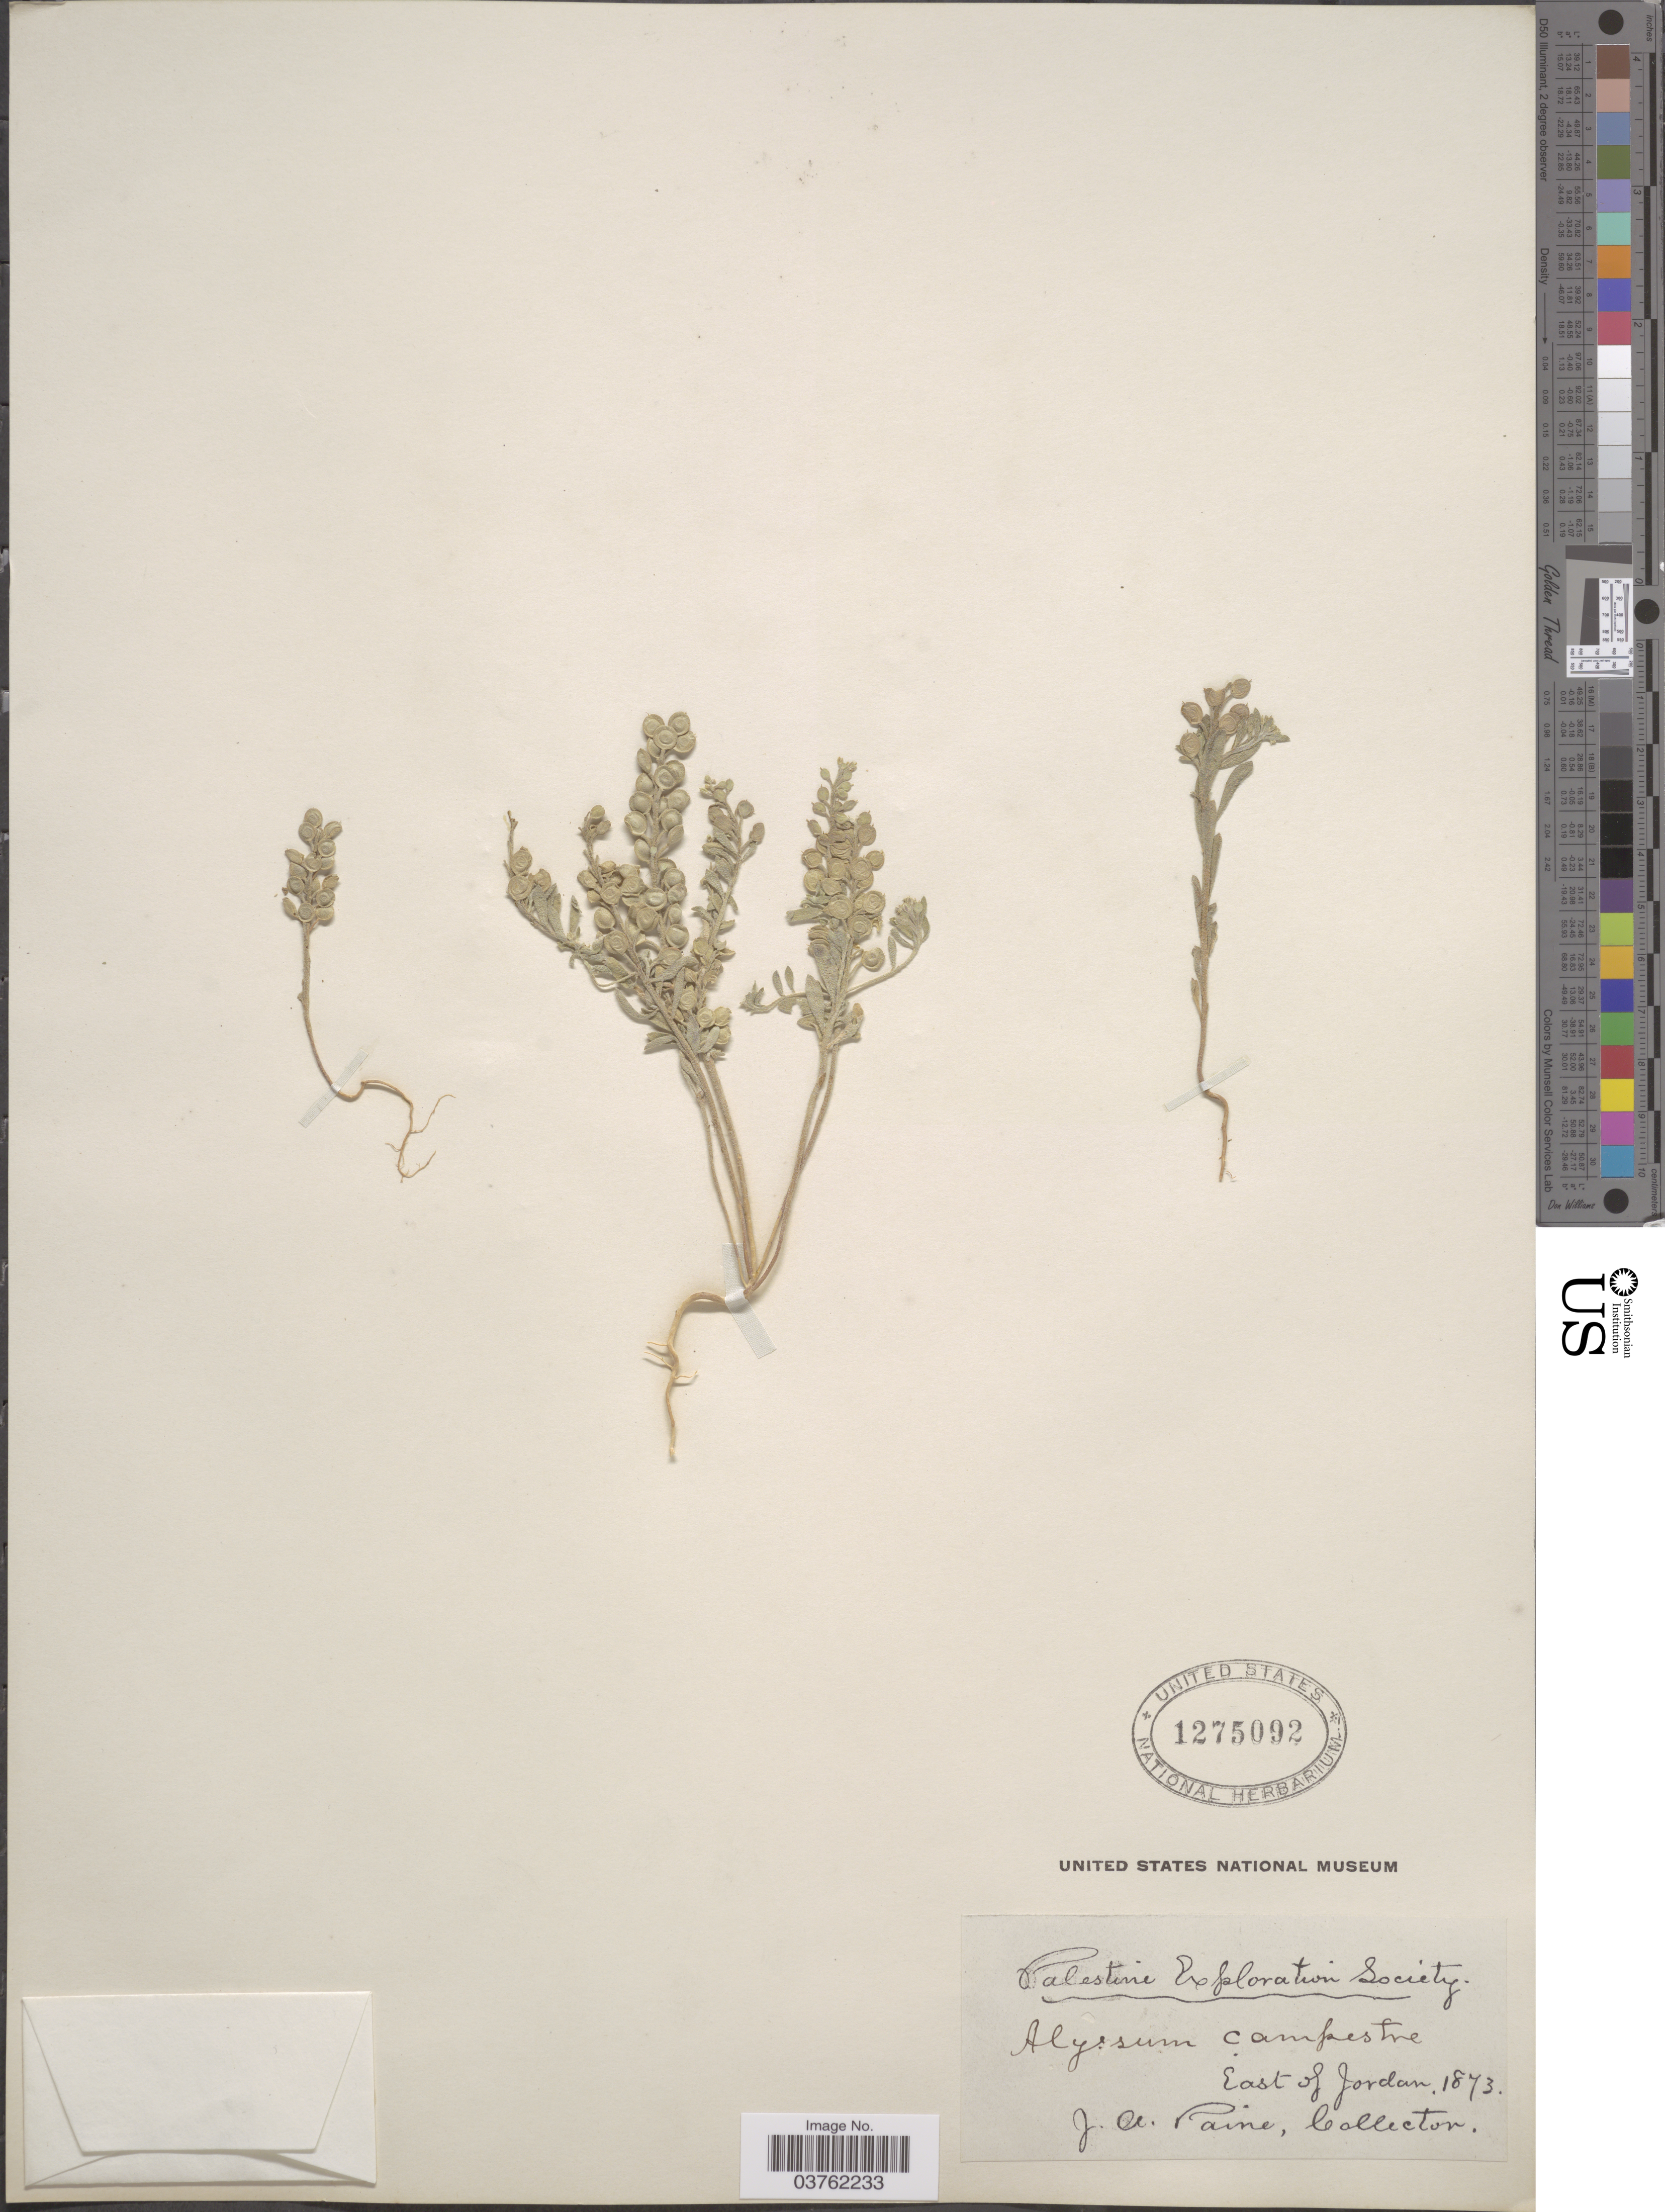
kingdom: Plantae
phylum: Tracheophyta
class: Magnoliopsida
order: Brassicales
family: Brassicaceae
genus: Alyssum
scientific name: Alyssum campestre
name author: (L.) L.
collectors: J. A. Paine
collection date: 1873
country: Jordan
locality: Palestine. East of Jordan.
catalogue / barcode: US 1275092